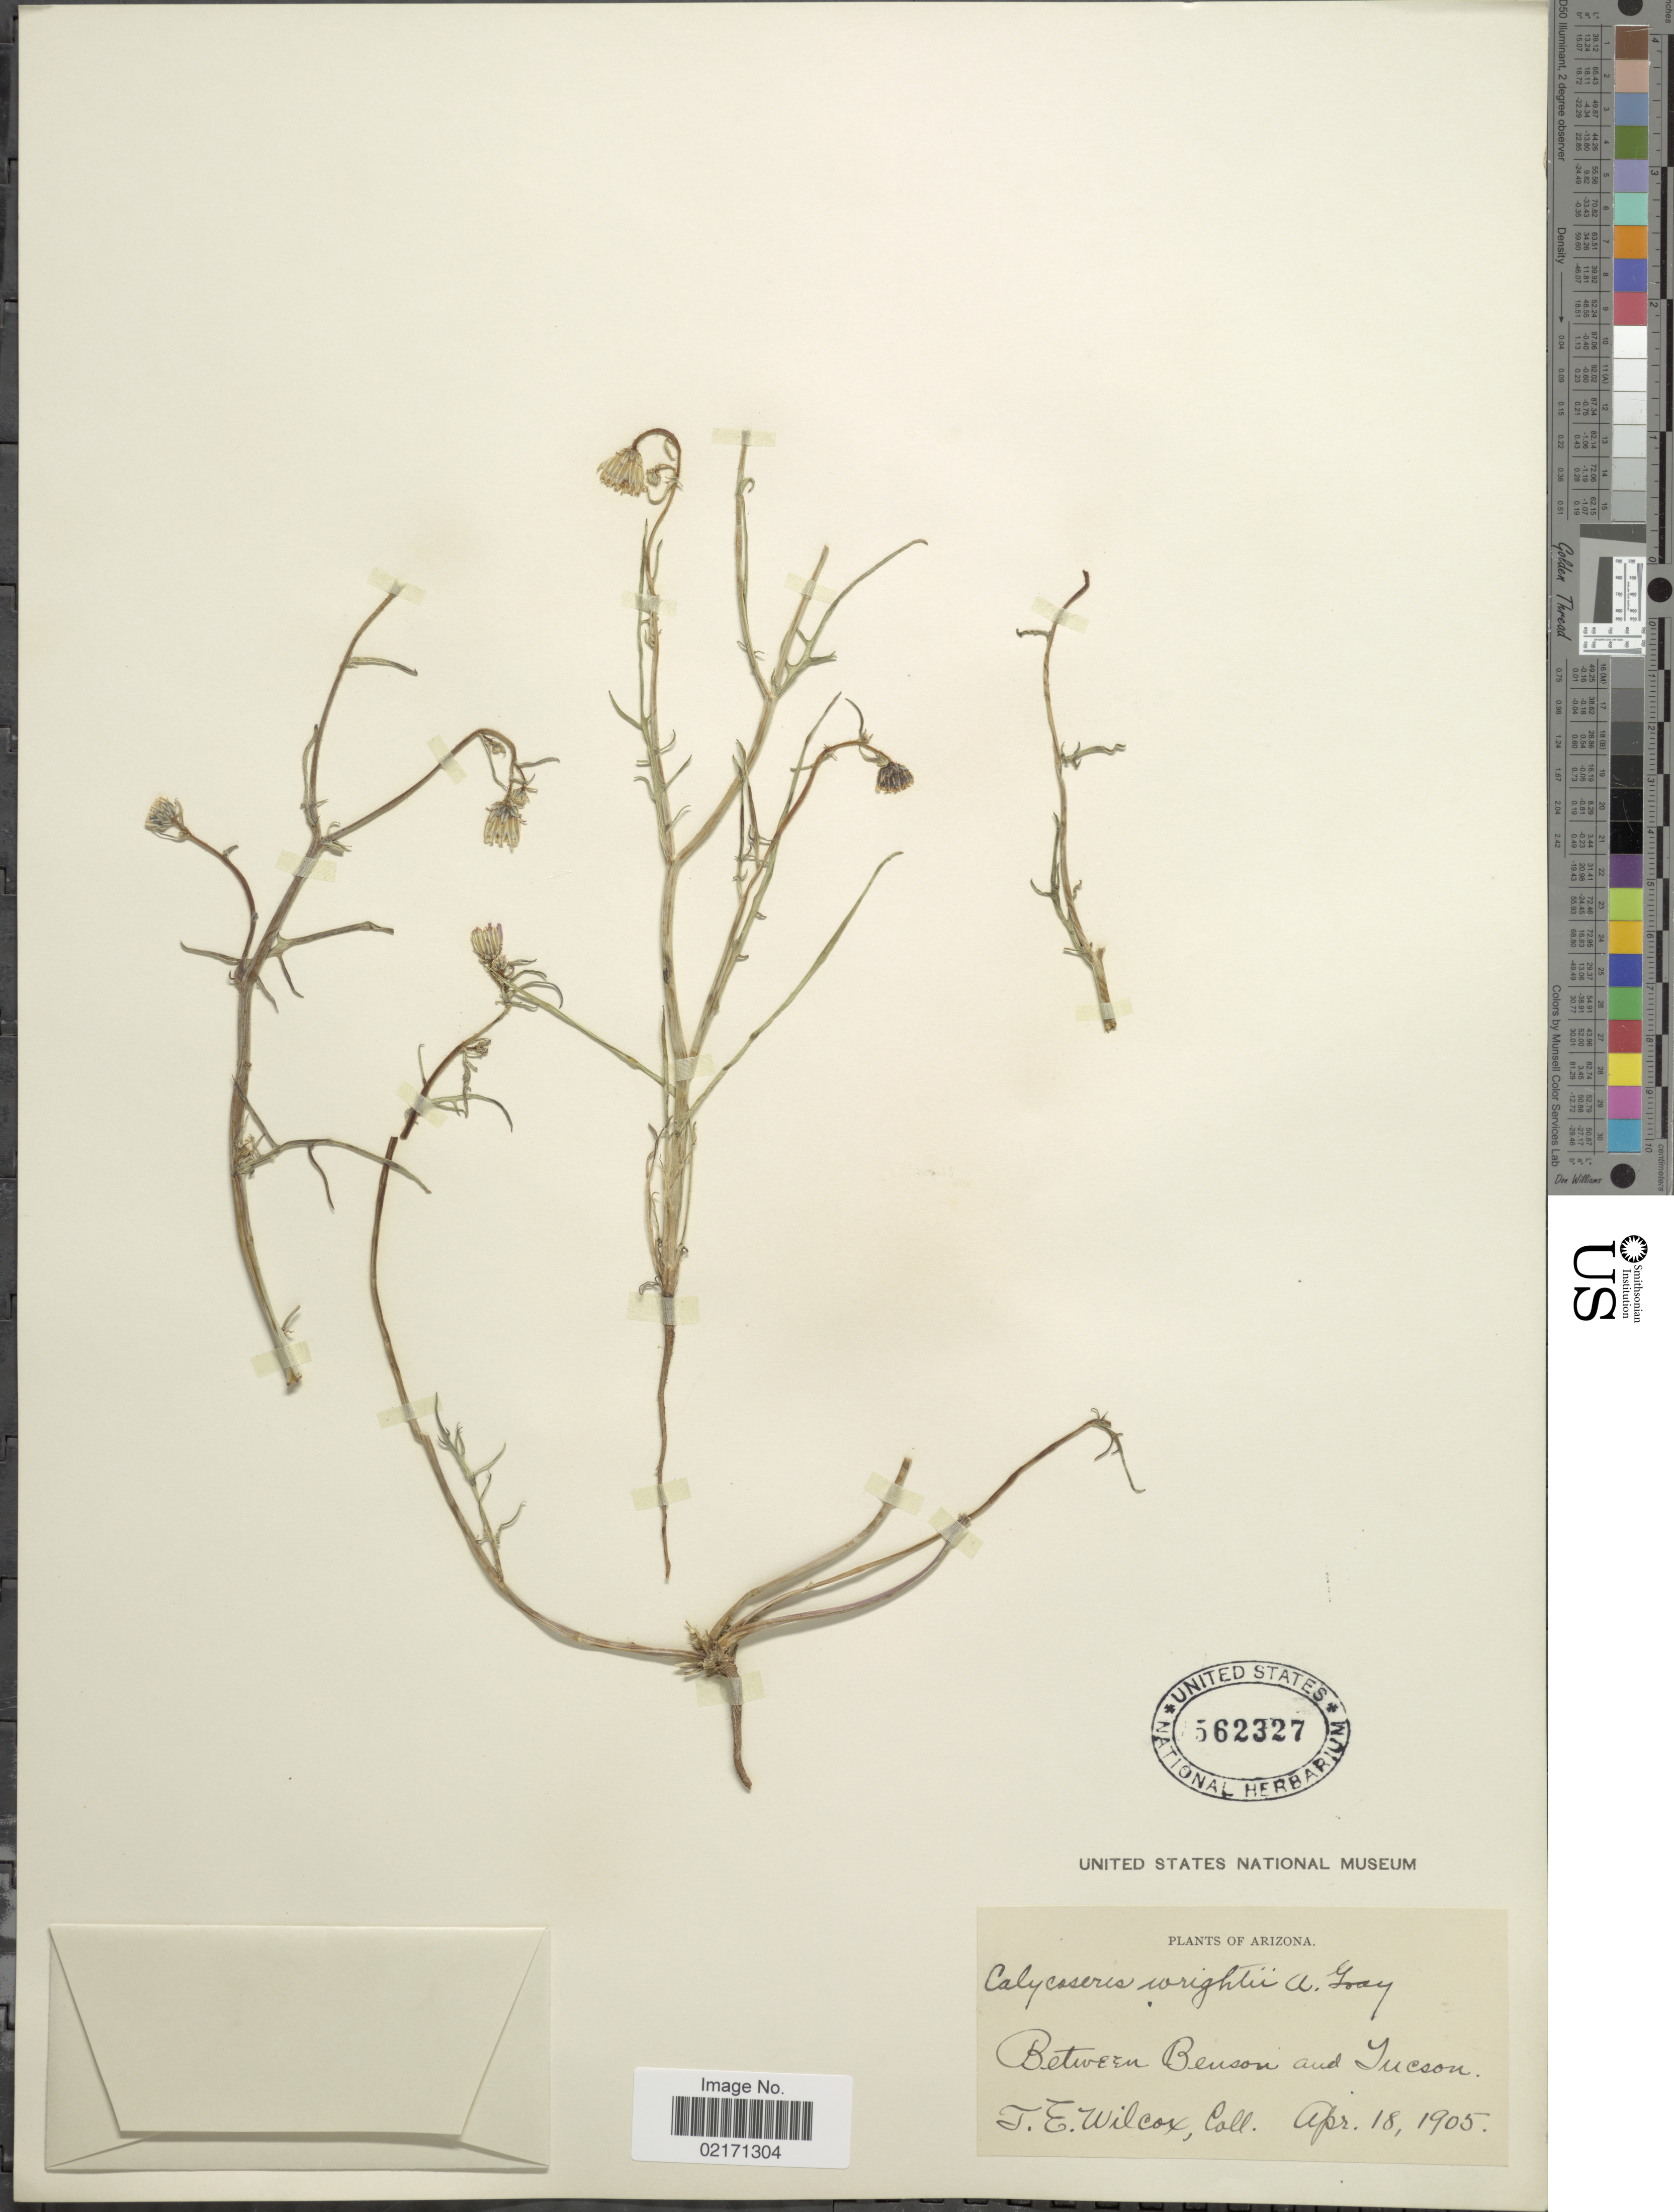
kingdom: Plantae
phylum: Tracheophyta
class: Magnoliopsida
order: Asterales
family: Asteraceae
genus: Calycoseris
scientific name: Calycoseris wrightii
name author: A. Gray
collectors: T. E. Wilcox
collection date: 1905-04-18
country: United States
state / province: Arizona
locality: Between Benson and Tucson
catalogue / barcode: US 562327